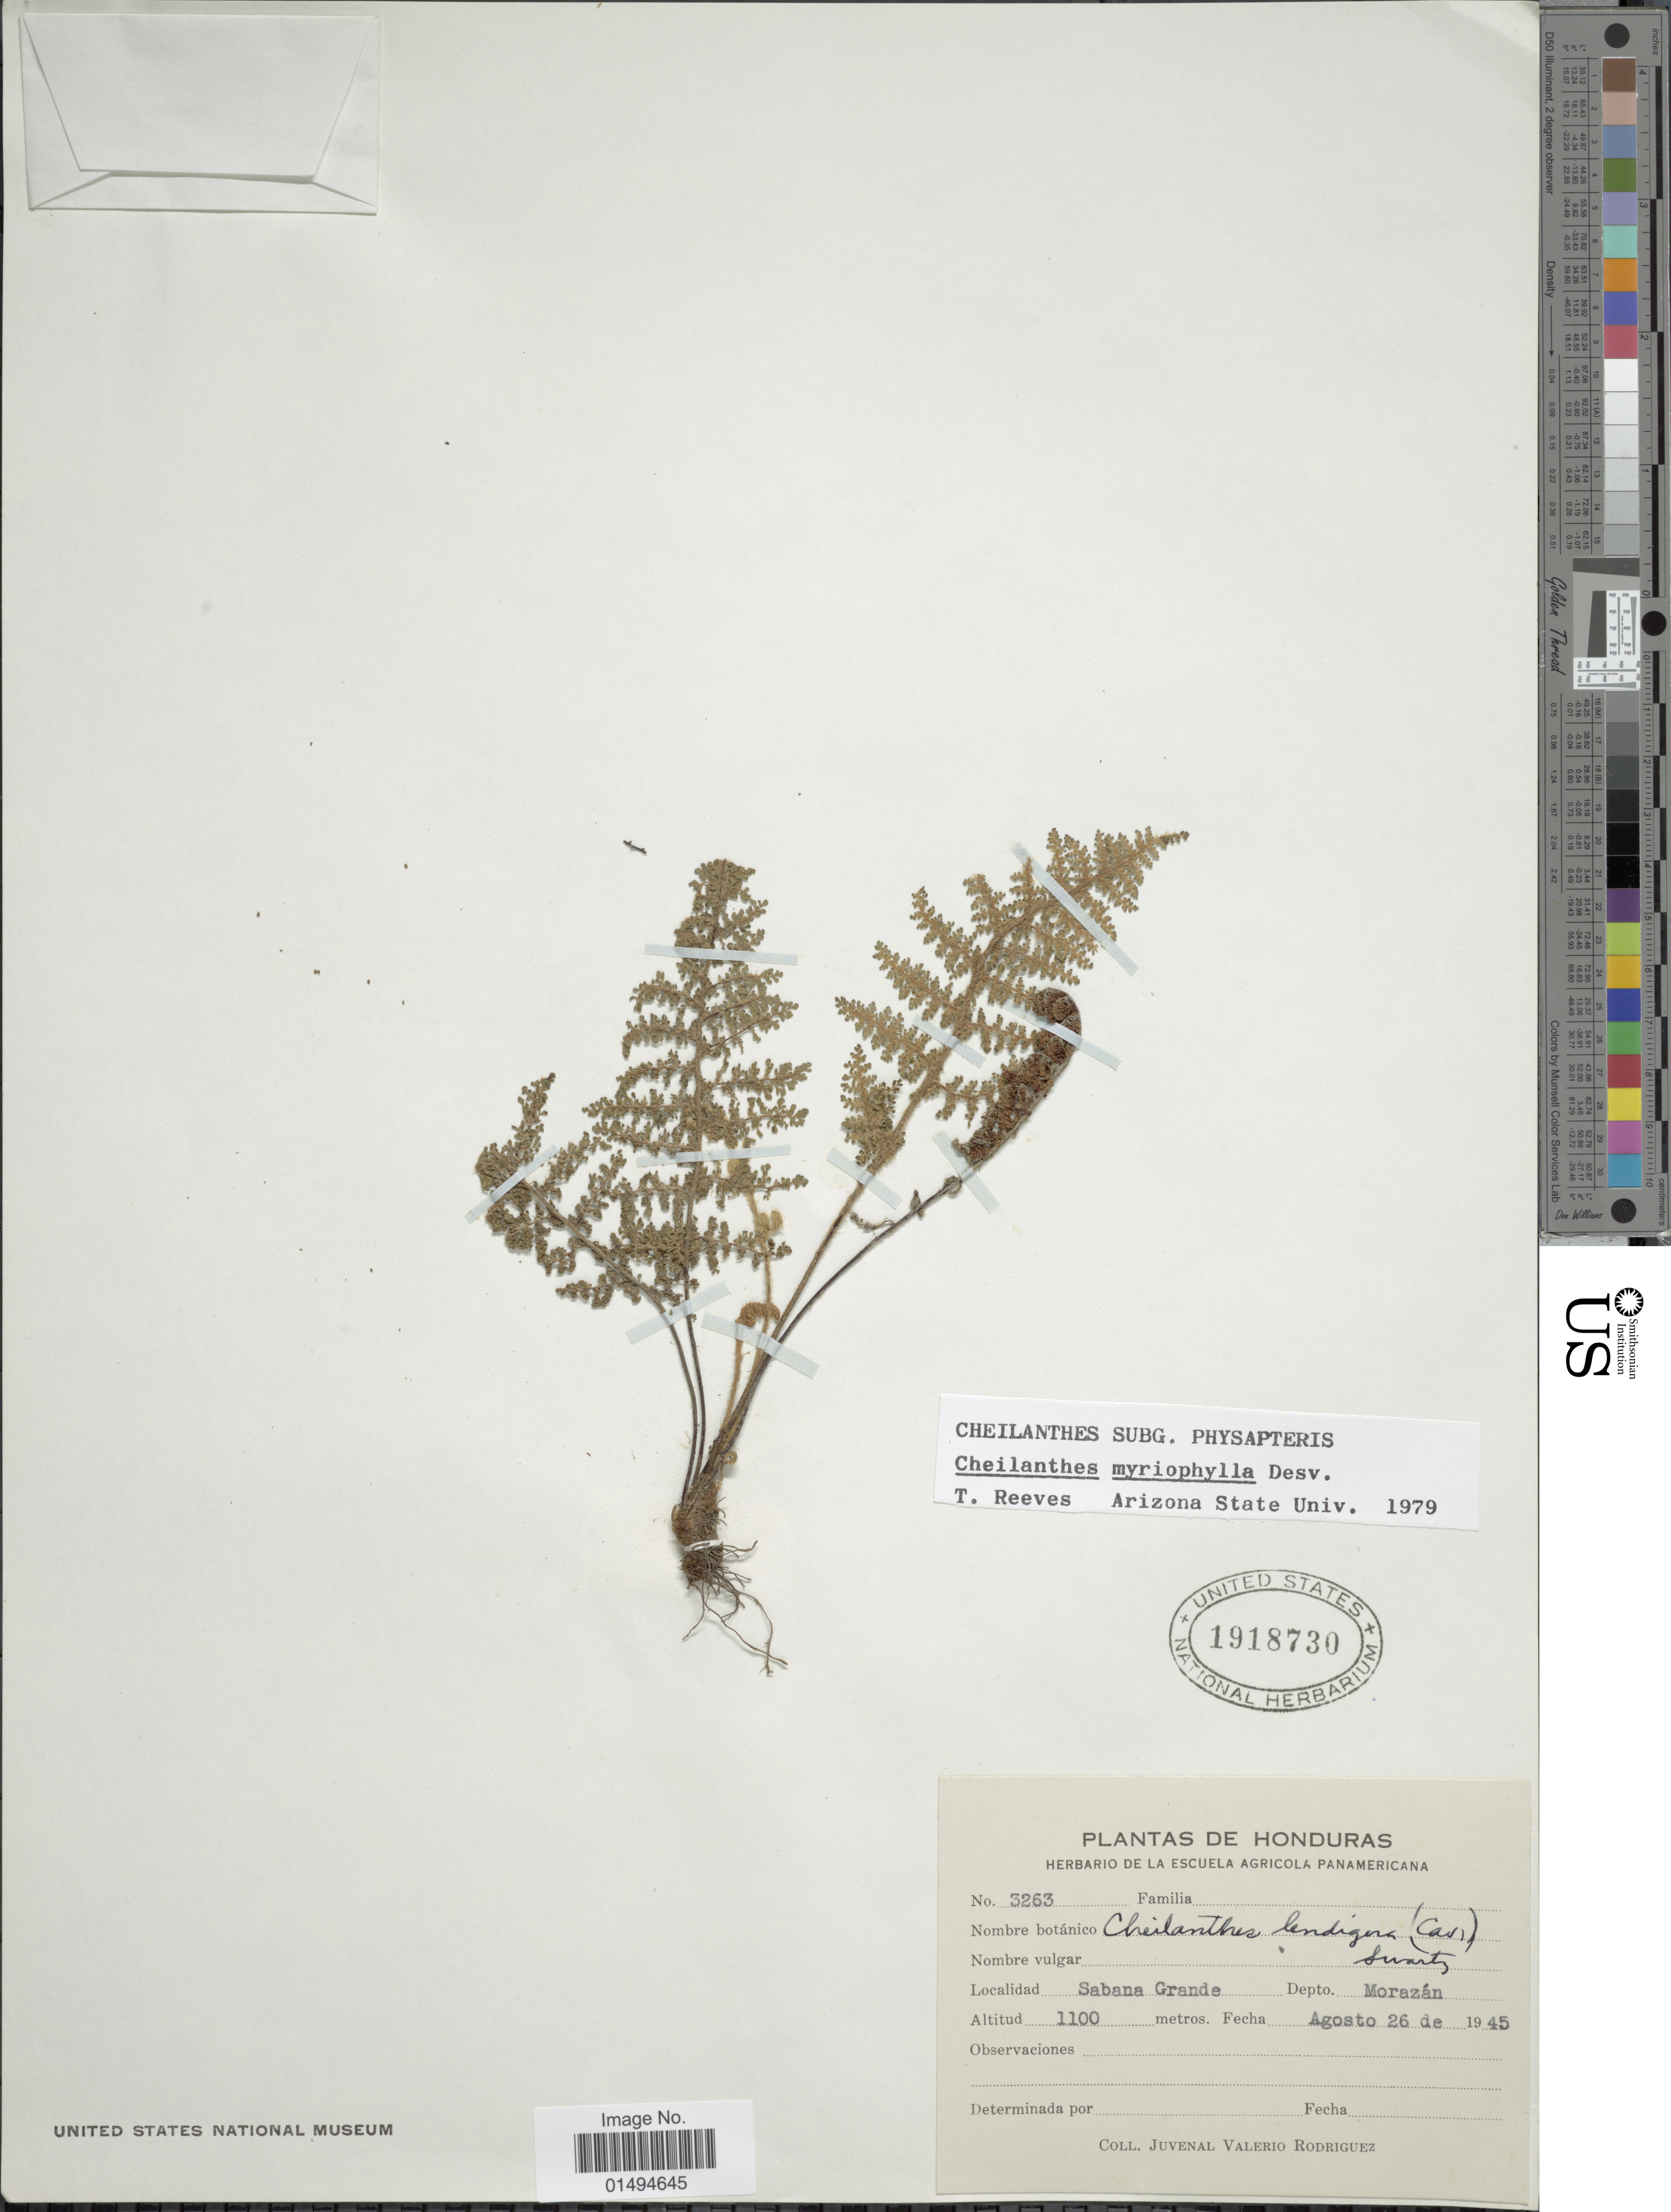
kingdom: Plantae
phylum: Tracheophyta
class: Polypodiopsida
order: Polypodiales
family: Pteridaceae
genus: Myriopteris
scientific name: Myriopteris myriophylla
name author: (Desv.) J. Sm.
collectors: J. Rodriguez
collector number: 3263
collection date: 1945-08-26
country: Honduras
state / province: Fco. Morazán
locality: Sabana Grande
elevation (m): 1100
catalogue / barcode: US 1918730